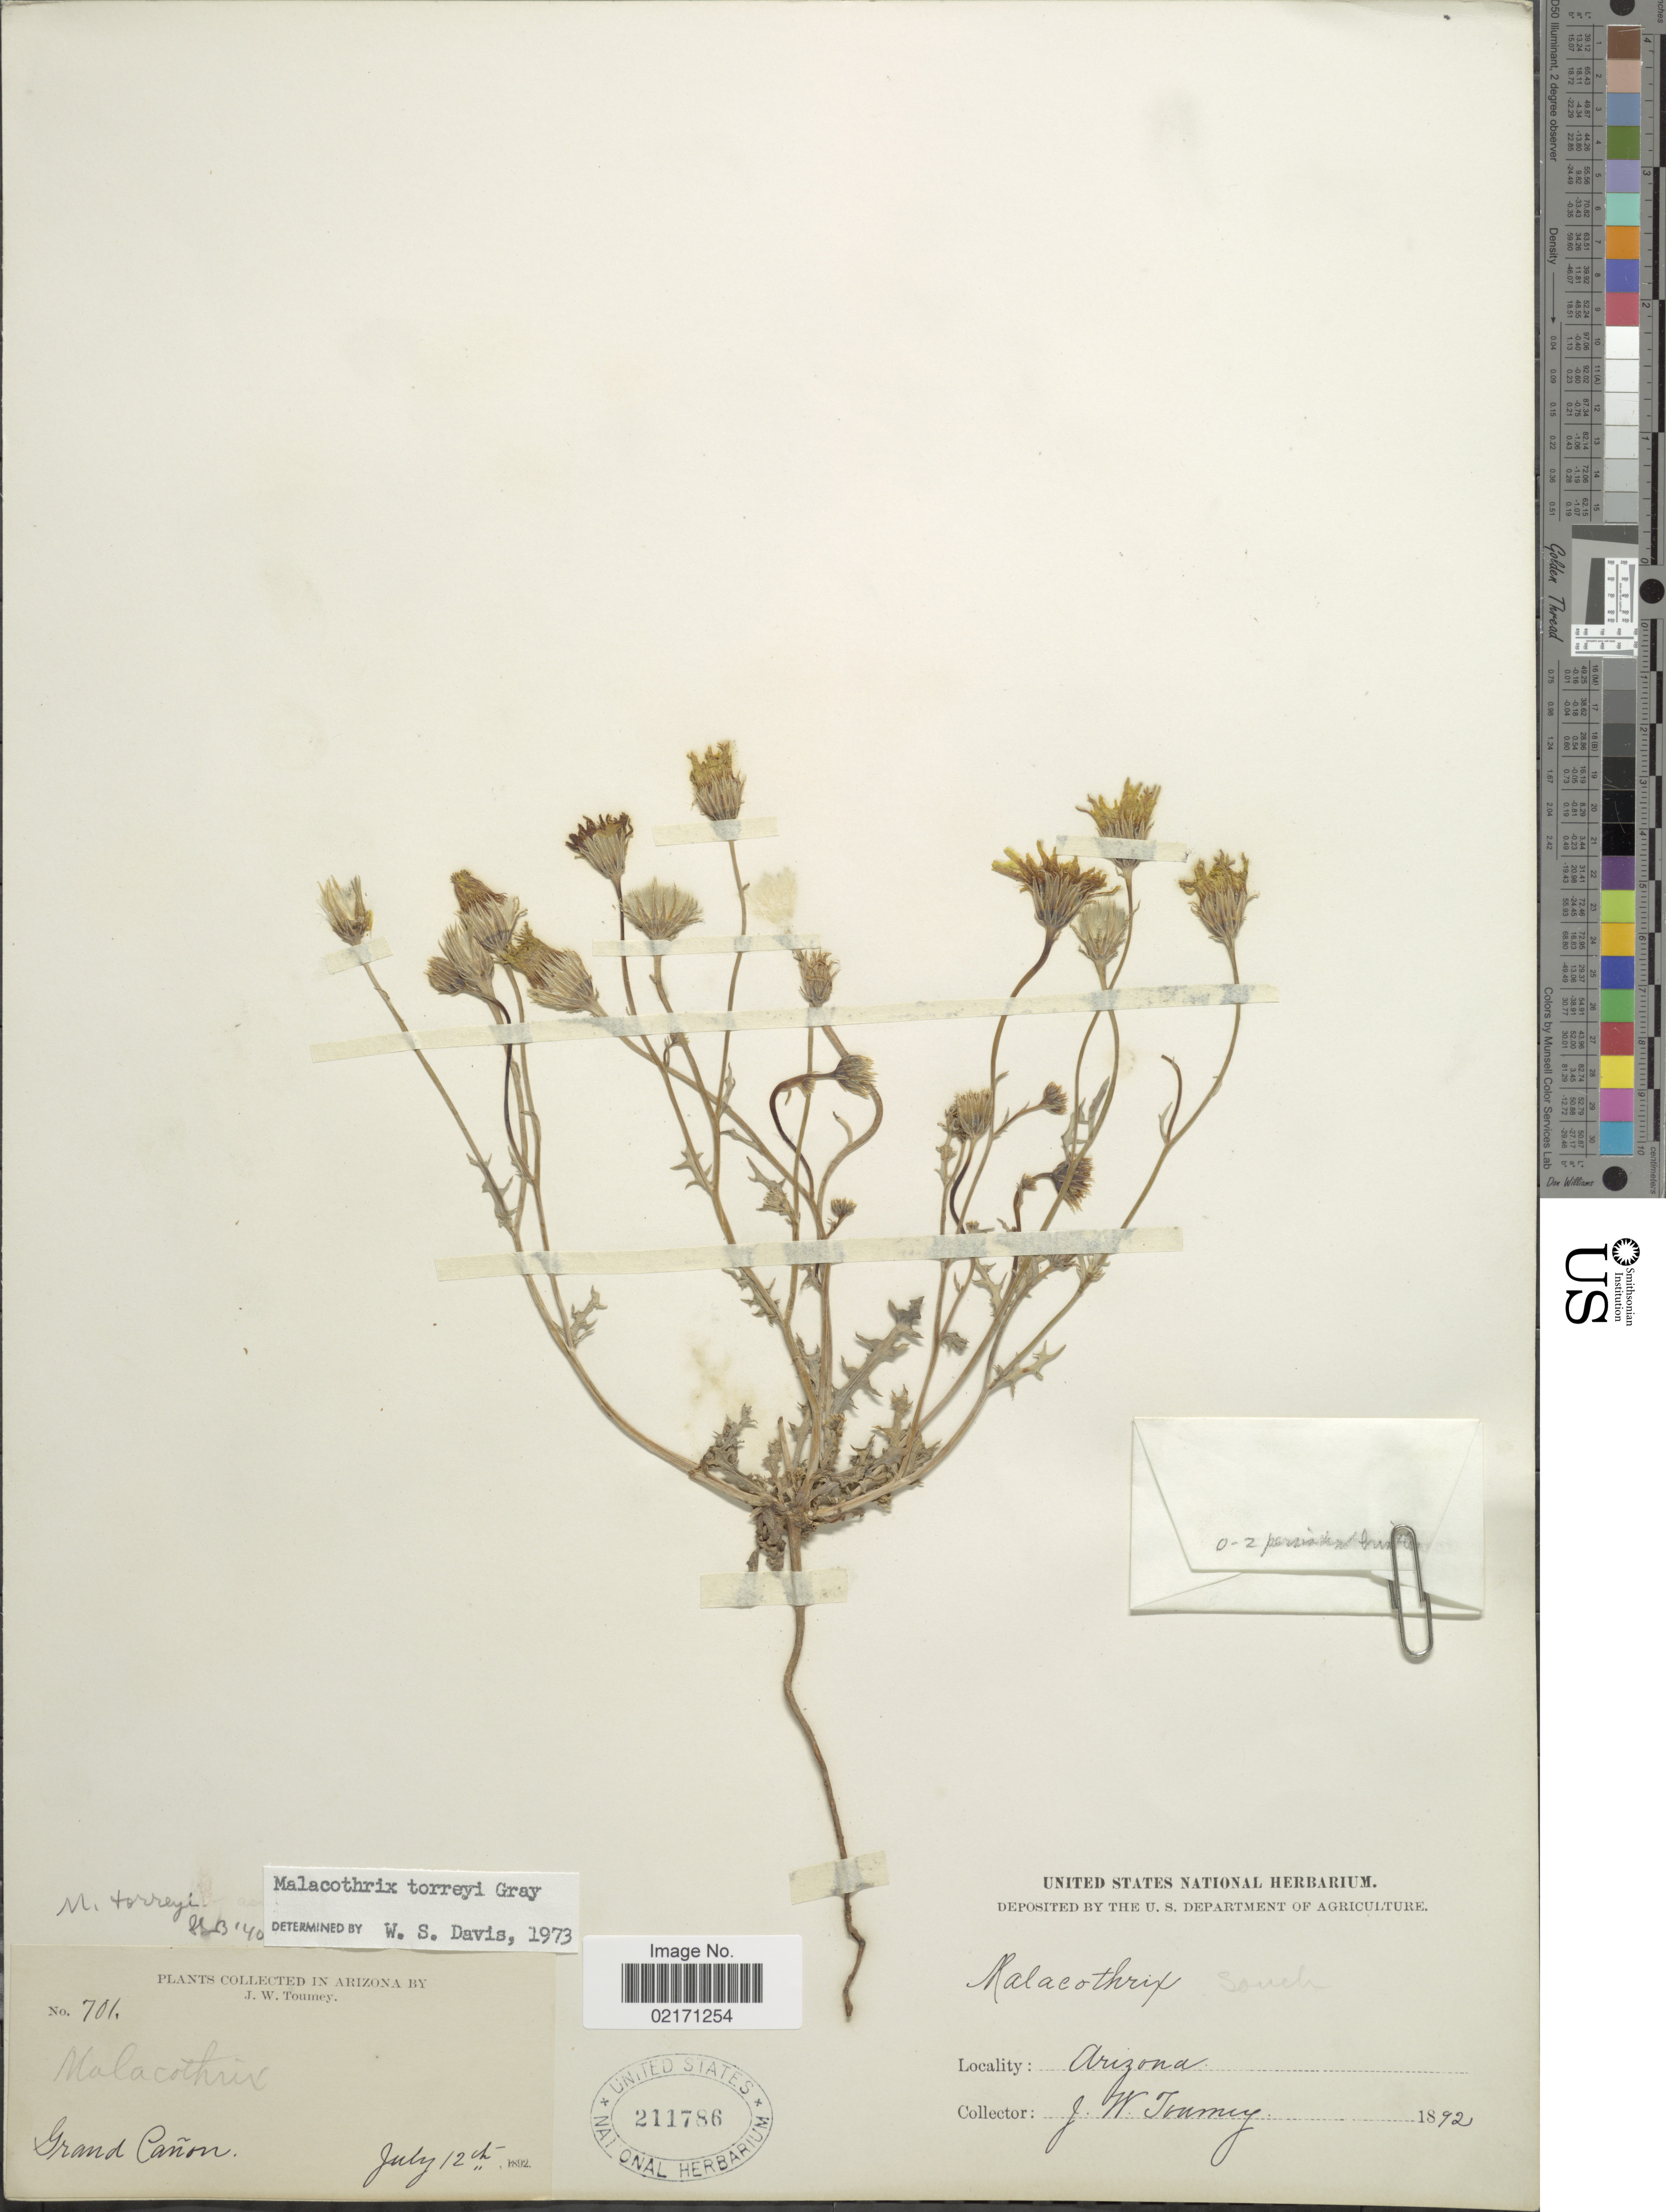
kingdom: Plantae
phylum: Tracheophyta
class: Magnoliopsida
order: Asterales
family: Asteraceae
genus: Malacothrix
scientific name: Malacothrix torreyi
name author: A. Gray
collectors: J. W. Toumey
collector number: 701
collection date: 1892-07-12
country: United States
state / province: Arizona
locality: Grand Canon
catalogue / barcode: US 211786